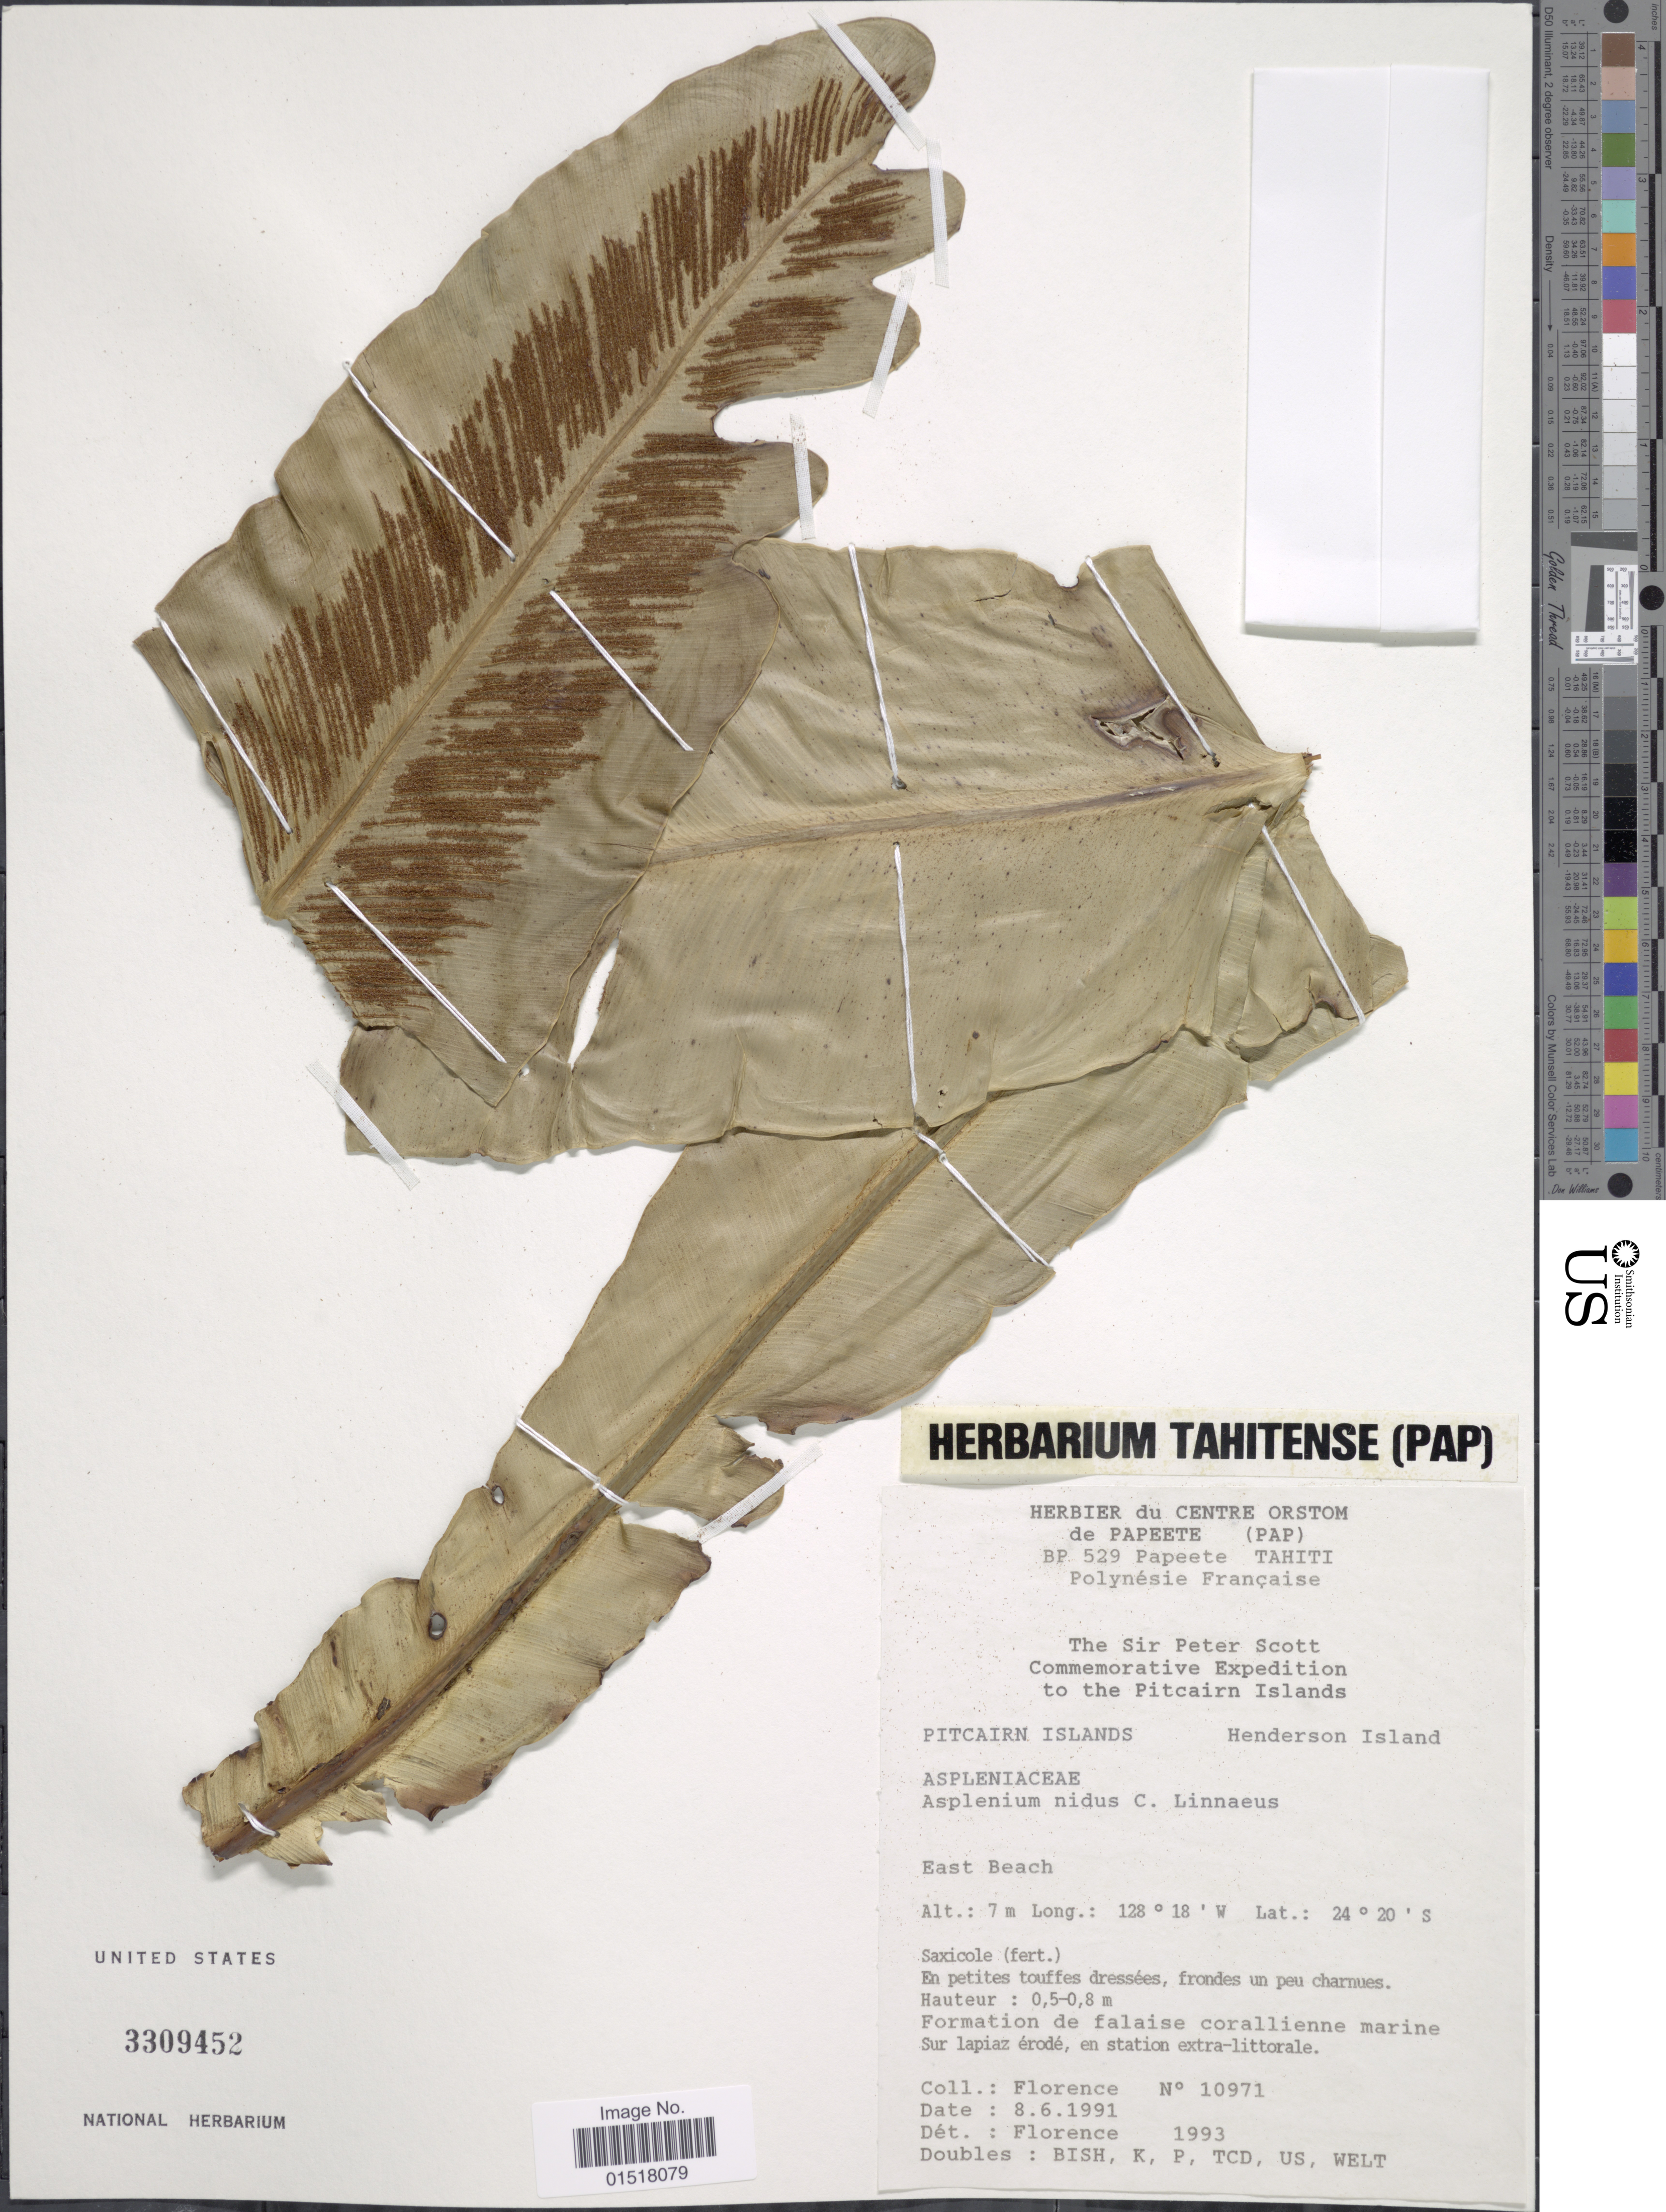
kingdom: Plantae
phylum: Tracheophyta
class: Polypodiopsida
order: Polypodiales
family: Aspleniaceae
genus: Asplenium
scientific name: Asplenium nidus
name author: L.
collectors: -. Florence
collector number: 10971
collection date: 1991-06-08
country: Pitcairn Islands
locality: Pitcairn Islands. Henderson Island. East Beach.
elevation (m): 7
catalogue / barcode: US 3309452